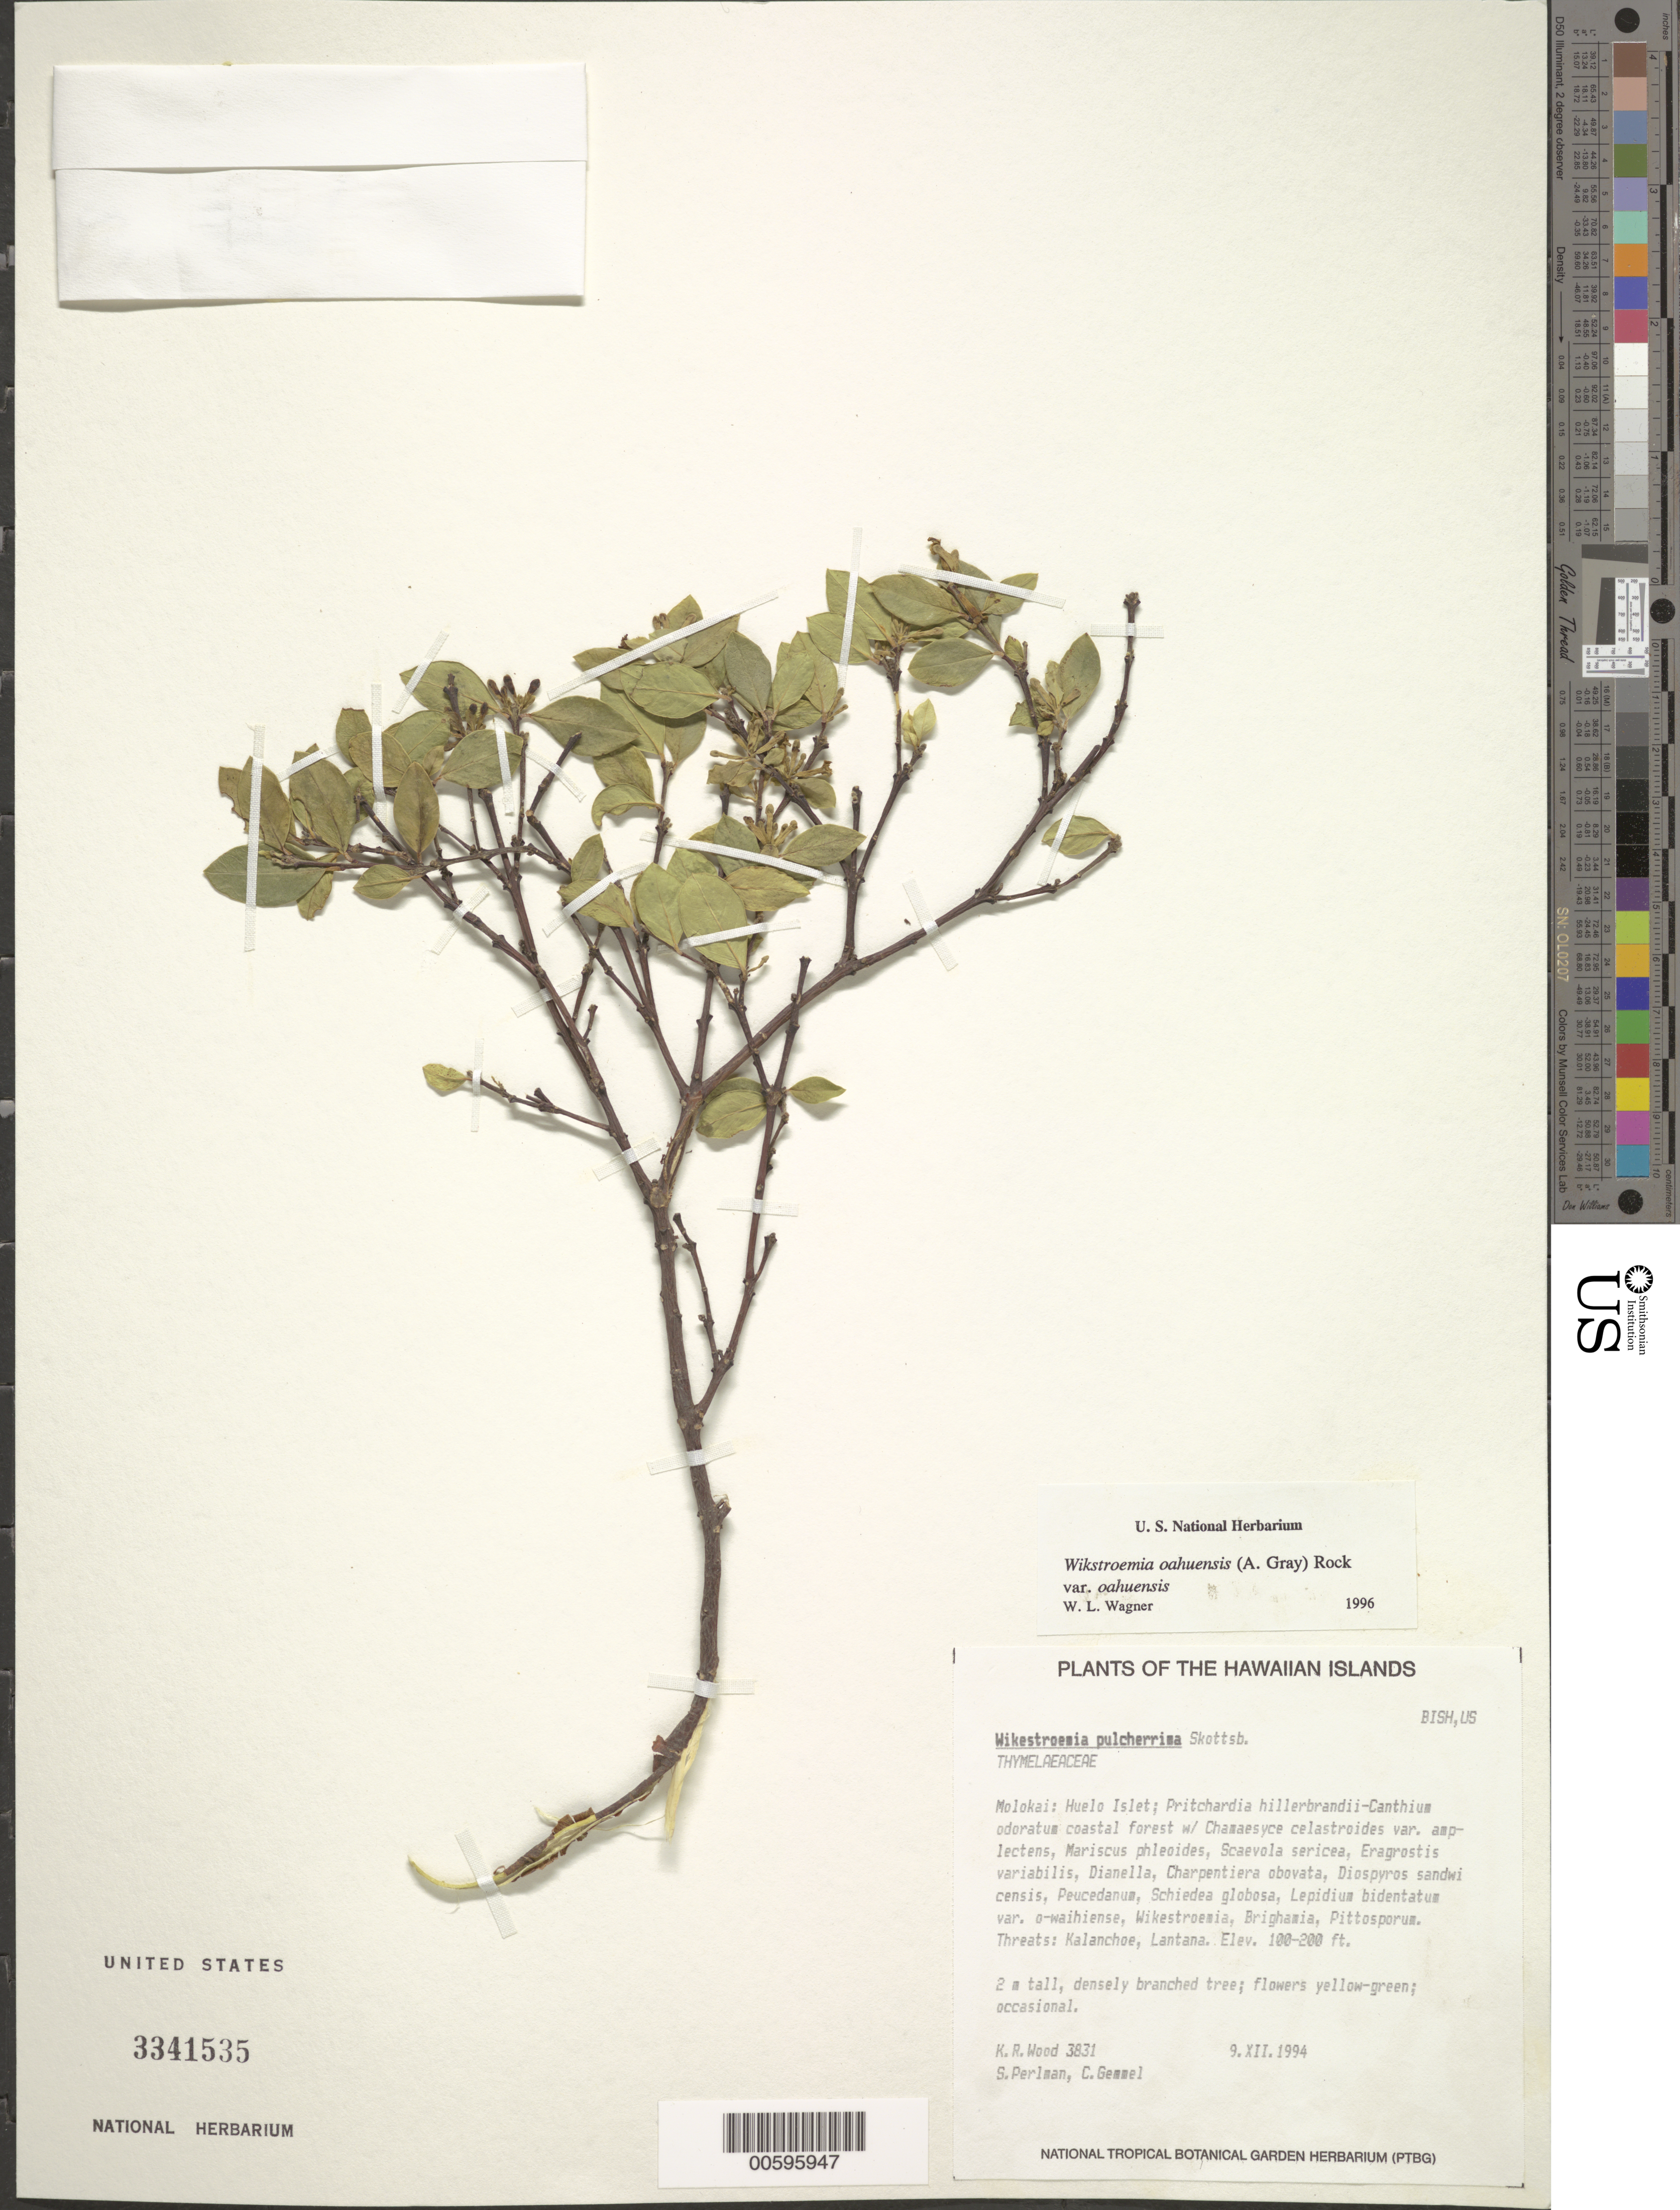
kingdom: Plantae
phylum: Tracheophyta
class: Magnoliopsida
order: Malvales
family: Thymelaeaceae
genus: Wikstroemia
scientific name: Wikstroemia oahuensis var. oahuensis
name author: (A. Gray) Rock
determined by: Wagner, W. L., (BOT), Smithsonian Institution - National Museum of Natural History (UNITED STATES)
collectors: K. R. Wood, S. P. Perlman & C. Gemmel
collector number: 3831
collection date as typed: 9 Dec 1994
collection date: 1994-12-09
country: United States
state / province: Hawaii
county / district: Maui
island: Moloka'i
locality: Huelo Islet.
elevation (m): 30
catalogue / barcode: US 3341535